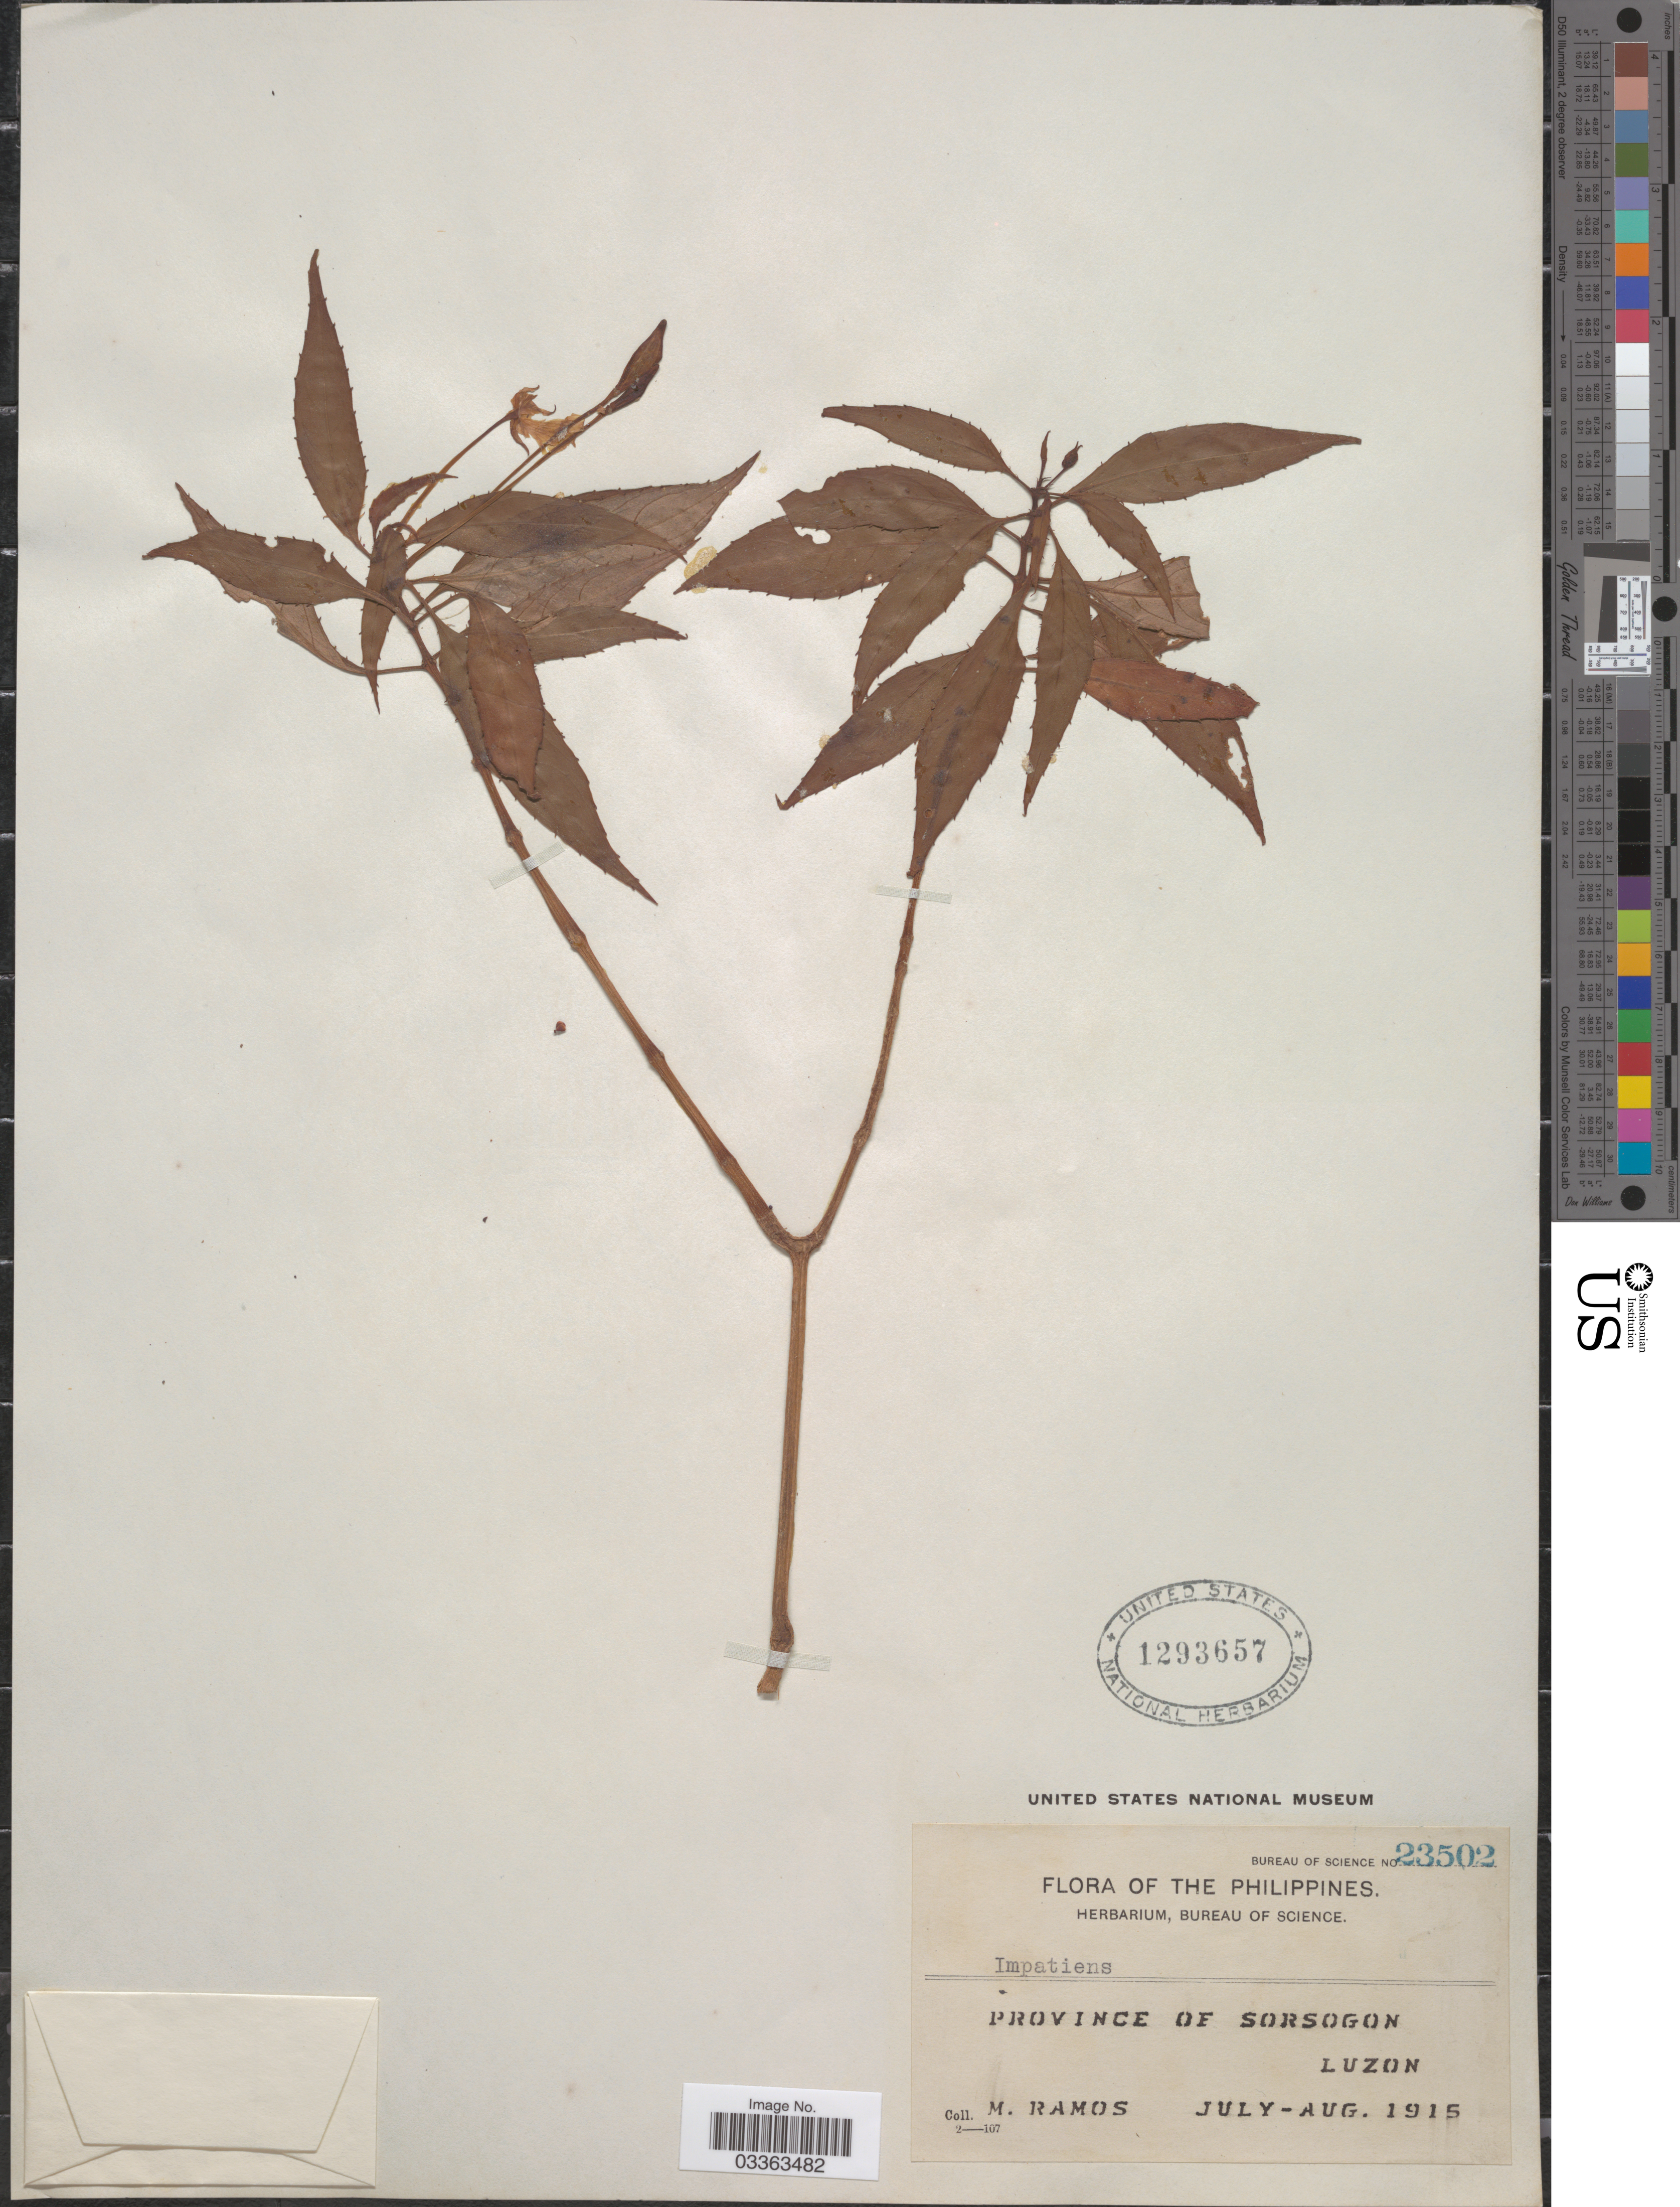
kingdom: Plantae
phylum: Tracheophyta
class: Magnoliopsida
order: Ericales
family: Balsaminaceae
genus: Impatiens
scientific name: Impatiens sp.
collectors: M. Ramos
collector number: Bureau of Science 23502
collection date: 1915-07/1915-08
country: Philippines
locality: Province of Sorsogon, Luzon.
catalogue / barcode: US 1293657